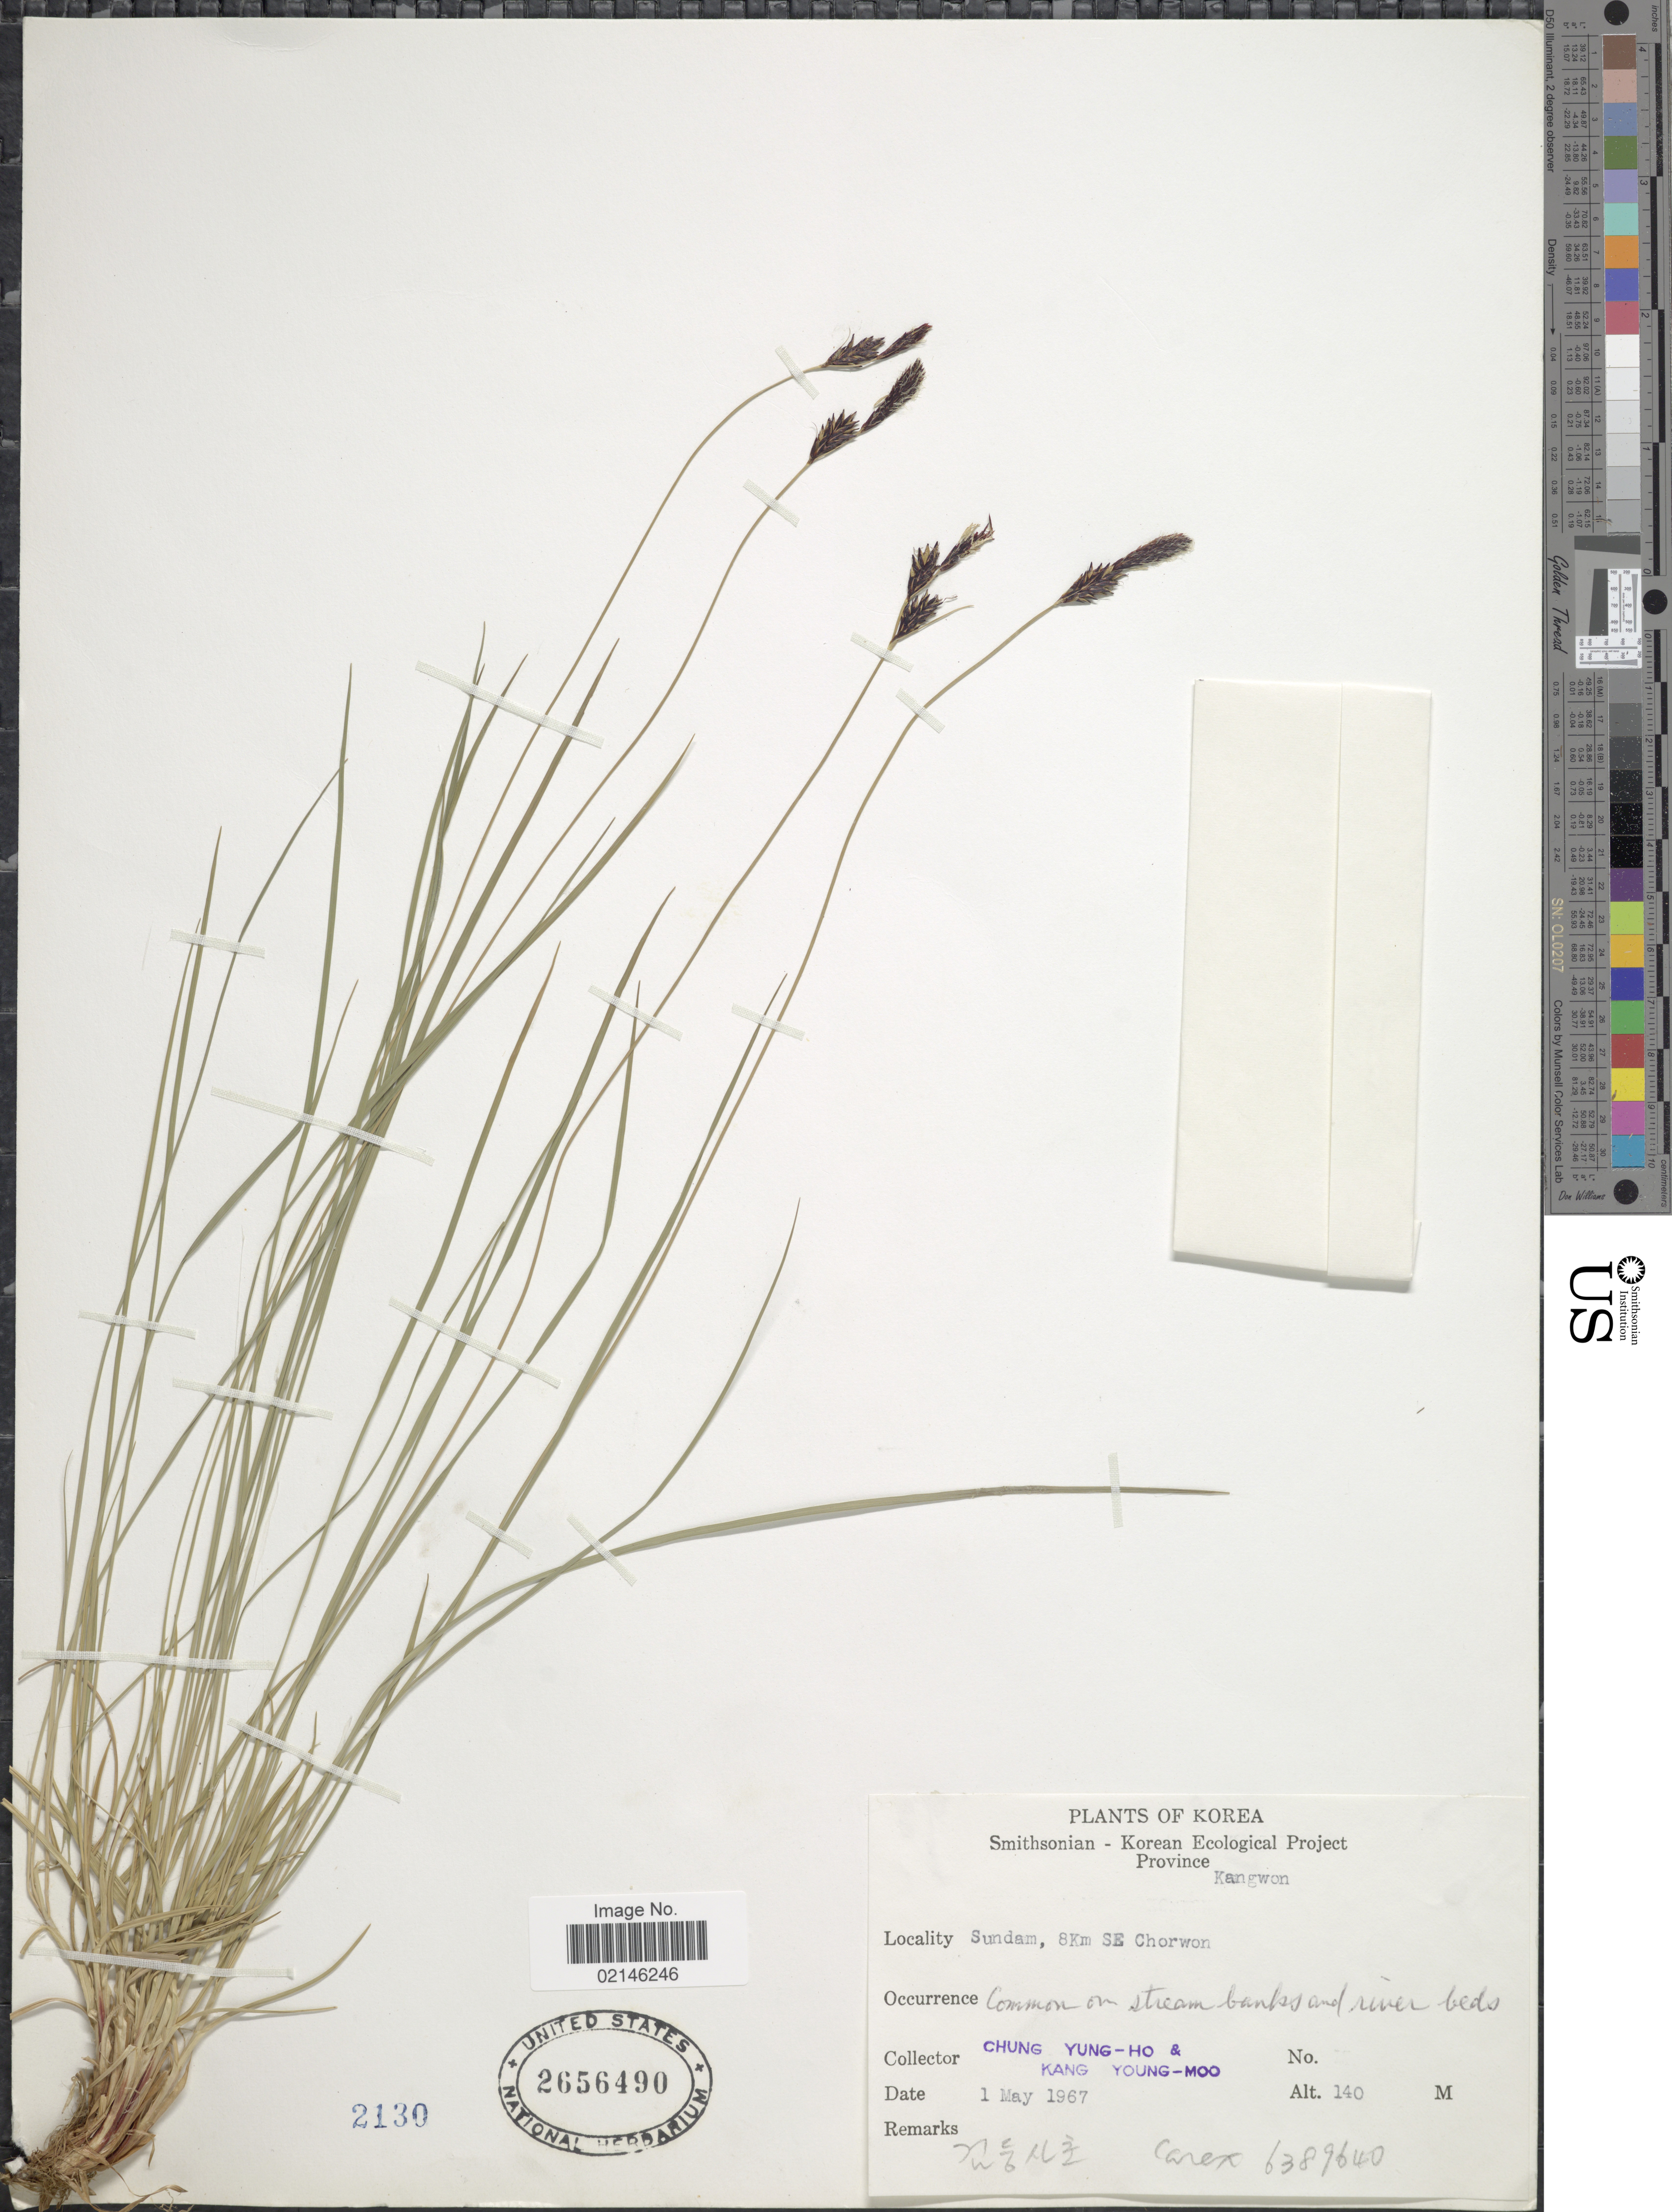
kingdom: Plantae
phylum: Tracheophyta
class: Liliopsida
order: Poales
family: Cyperaceae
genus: Carex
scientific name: Carex sp.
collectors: C. Yung-Ho & K. Young-Moo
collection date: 1967-05-01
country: North Korea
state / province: Kangwon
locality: Korea. Sundam, 8Km SE Chorwon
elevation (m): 140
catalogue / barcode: US 2656490